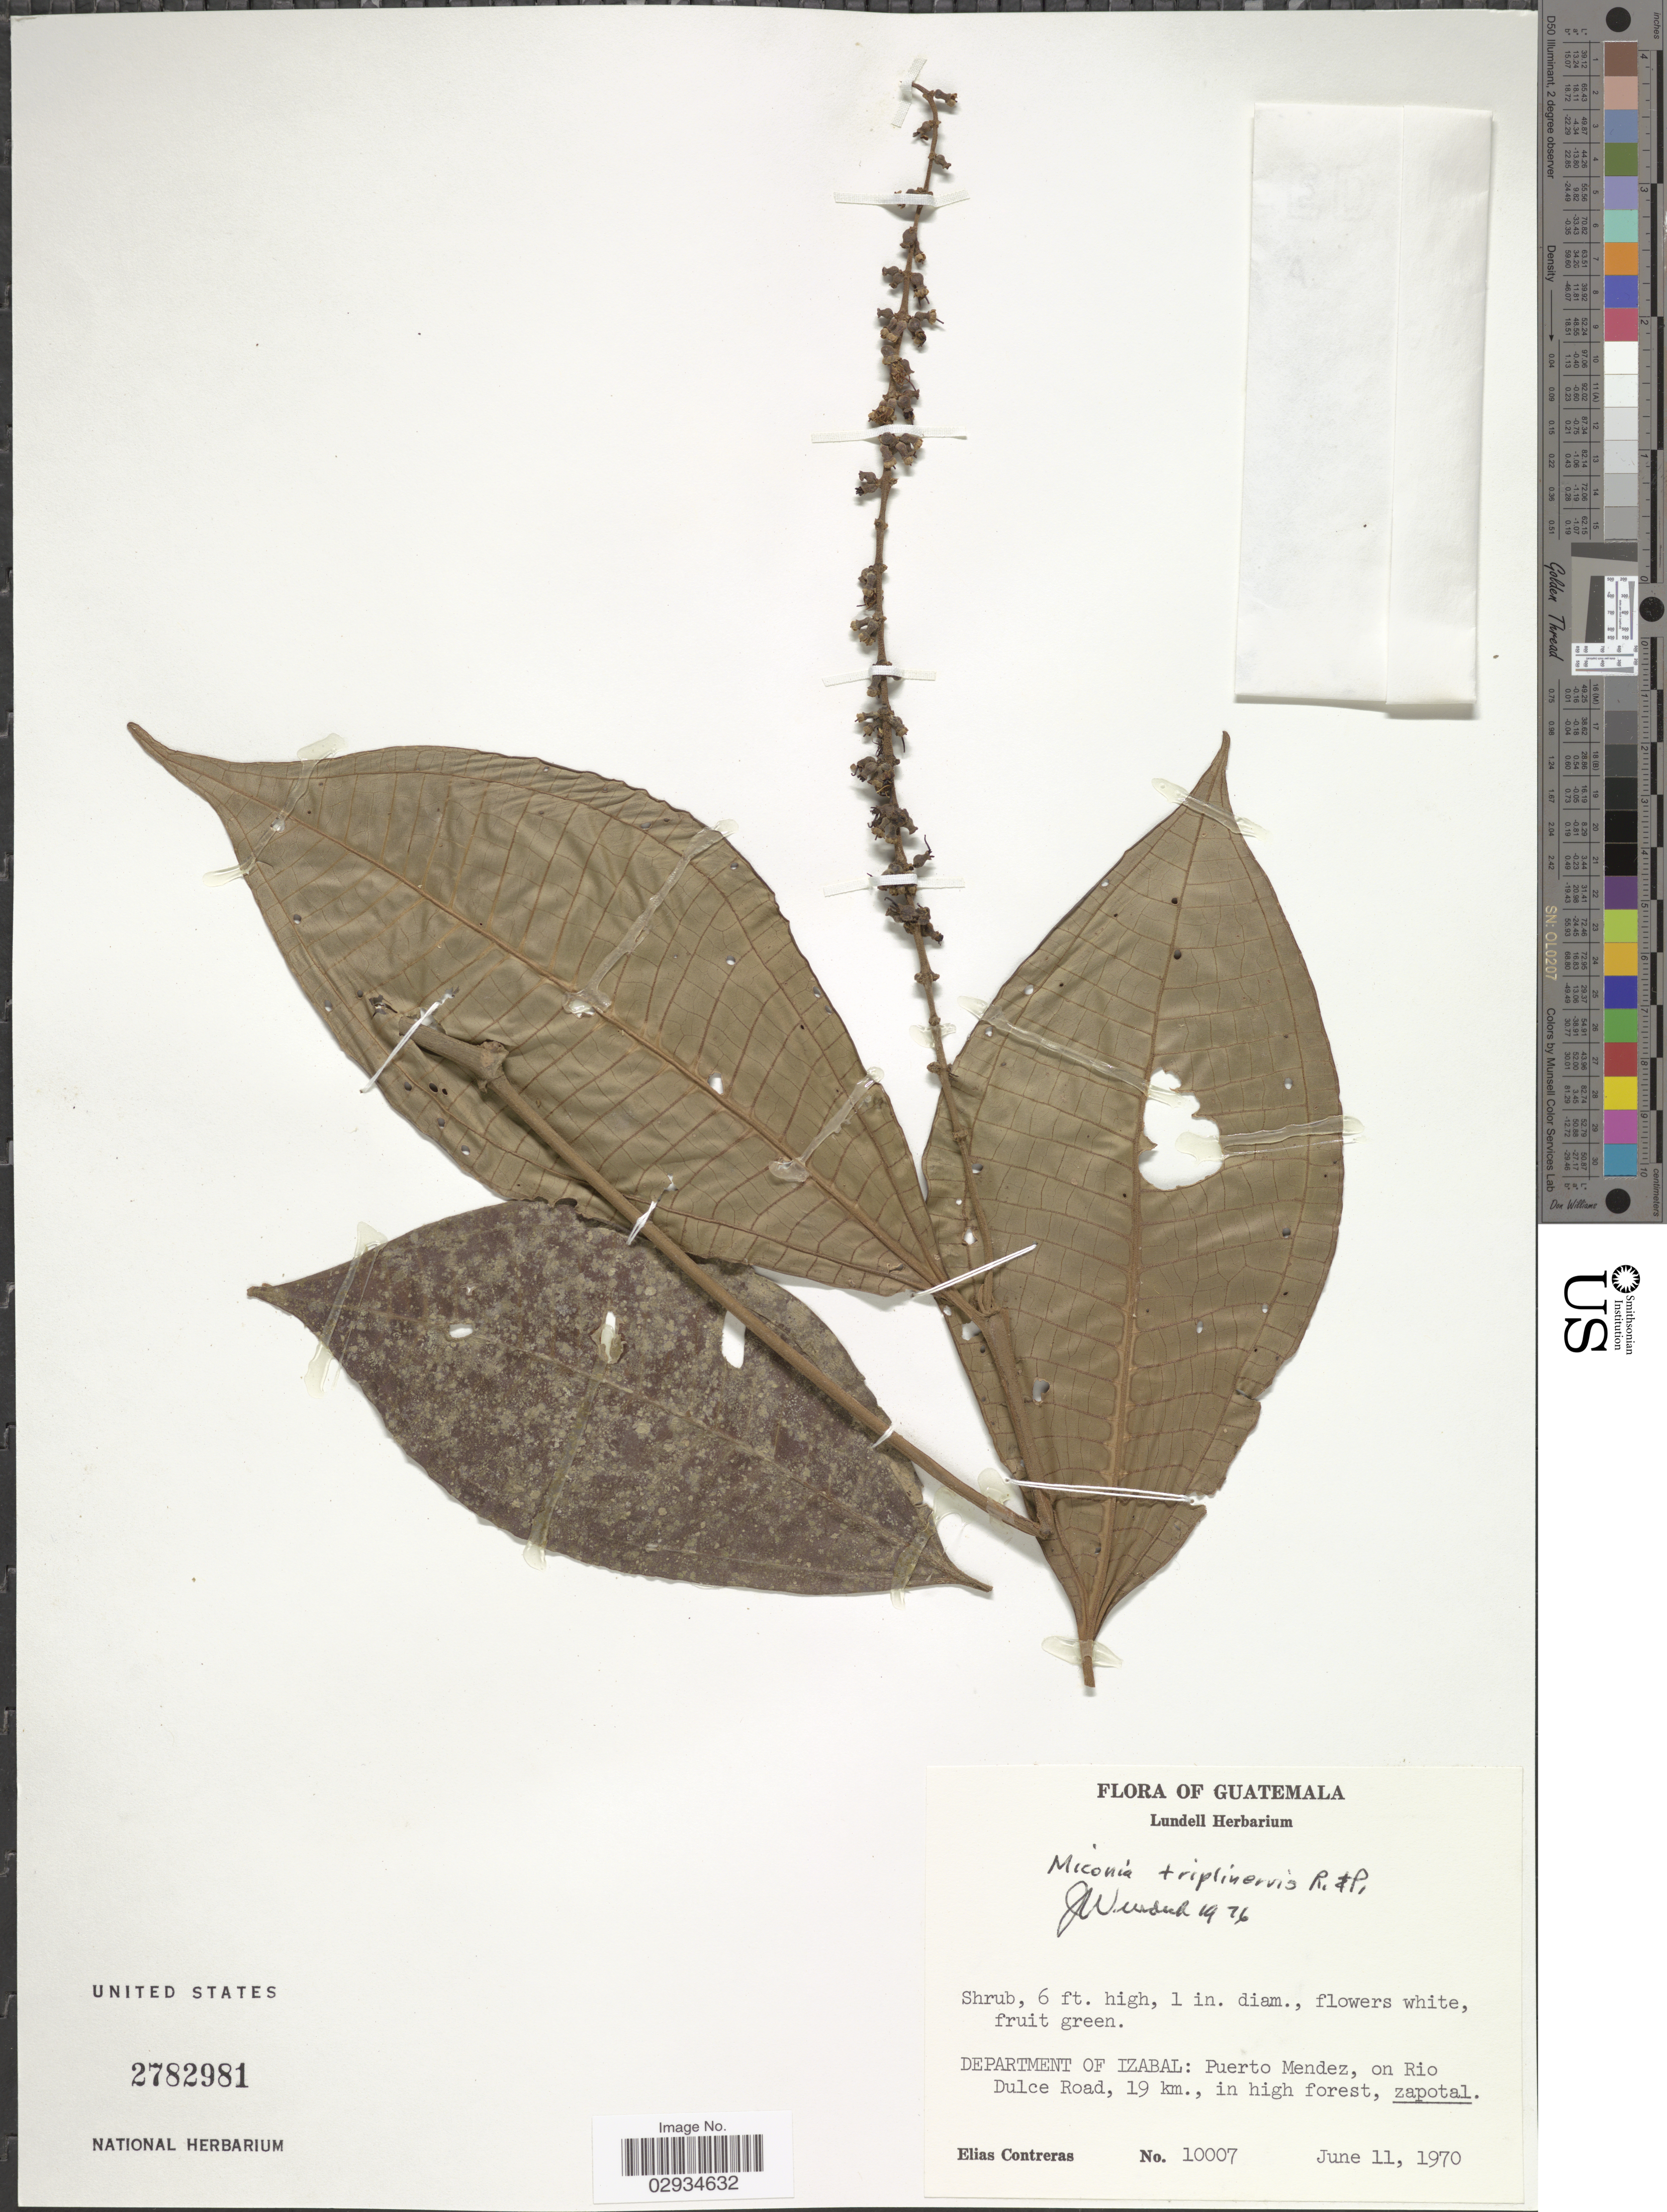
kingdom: Plantae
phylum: Tracheophyta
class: Magnoliopsida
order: Myrtales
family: Melastomataceae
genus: Miconia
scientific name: Miconia triplinervis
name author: Ruiz & Pav.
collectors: E. Contreras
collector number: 10007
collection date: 1970-06-11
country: Guatemala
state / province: Izabal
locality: Department of Izabal: Puerto Mendez, on Rio Dulce Road, 19 km., in high forest, zapotal.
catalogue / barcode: US 2782981